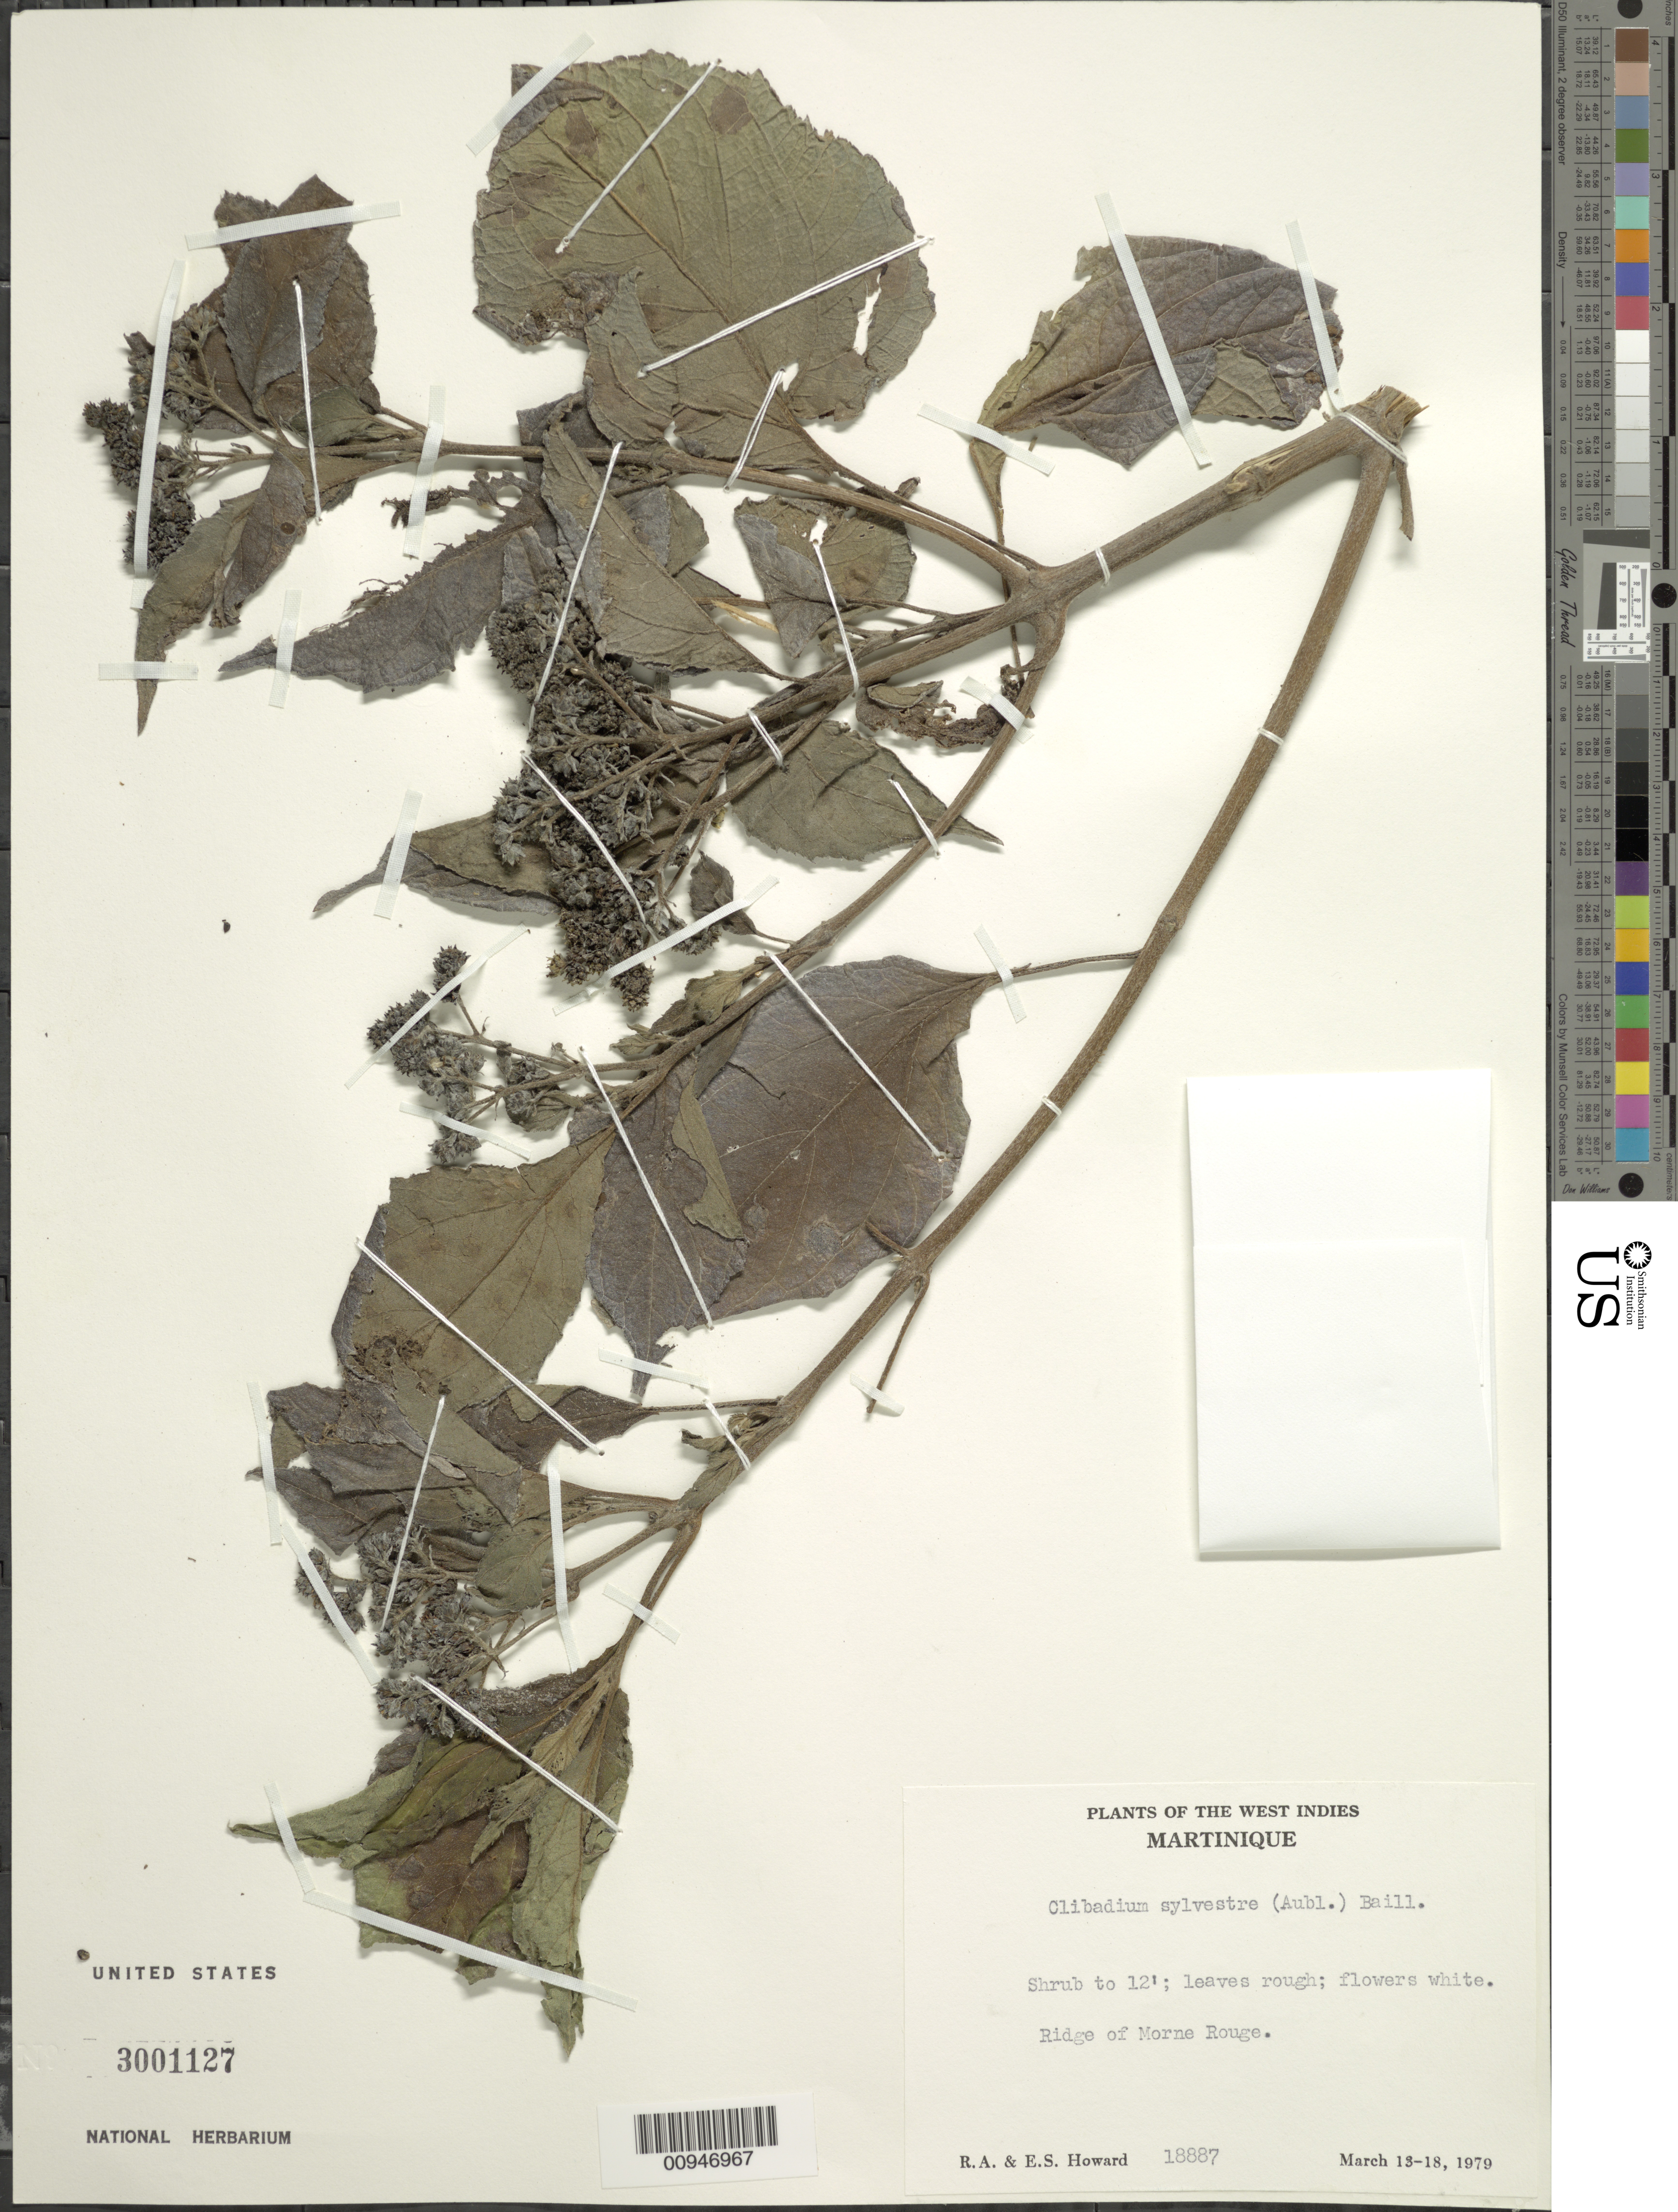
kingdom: Plantae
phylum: Tracheophyta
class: Magnoliopsida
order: Asterales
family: Asteraceae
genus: Clibadium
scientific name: Clibadium sylvestre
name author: (Aubl.) Baill.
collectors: R. A. Howard & E. S. Howard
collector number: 18887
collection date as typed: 13 Mar 1979 to 18 Mar 1979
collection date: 1979-03-13/1979-03-18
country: Martinique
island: Martinique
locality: Ridge of Morne Rouge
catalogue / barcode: US 3001127